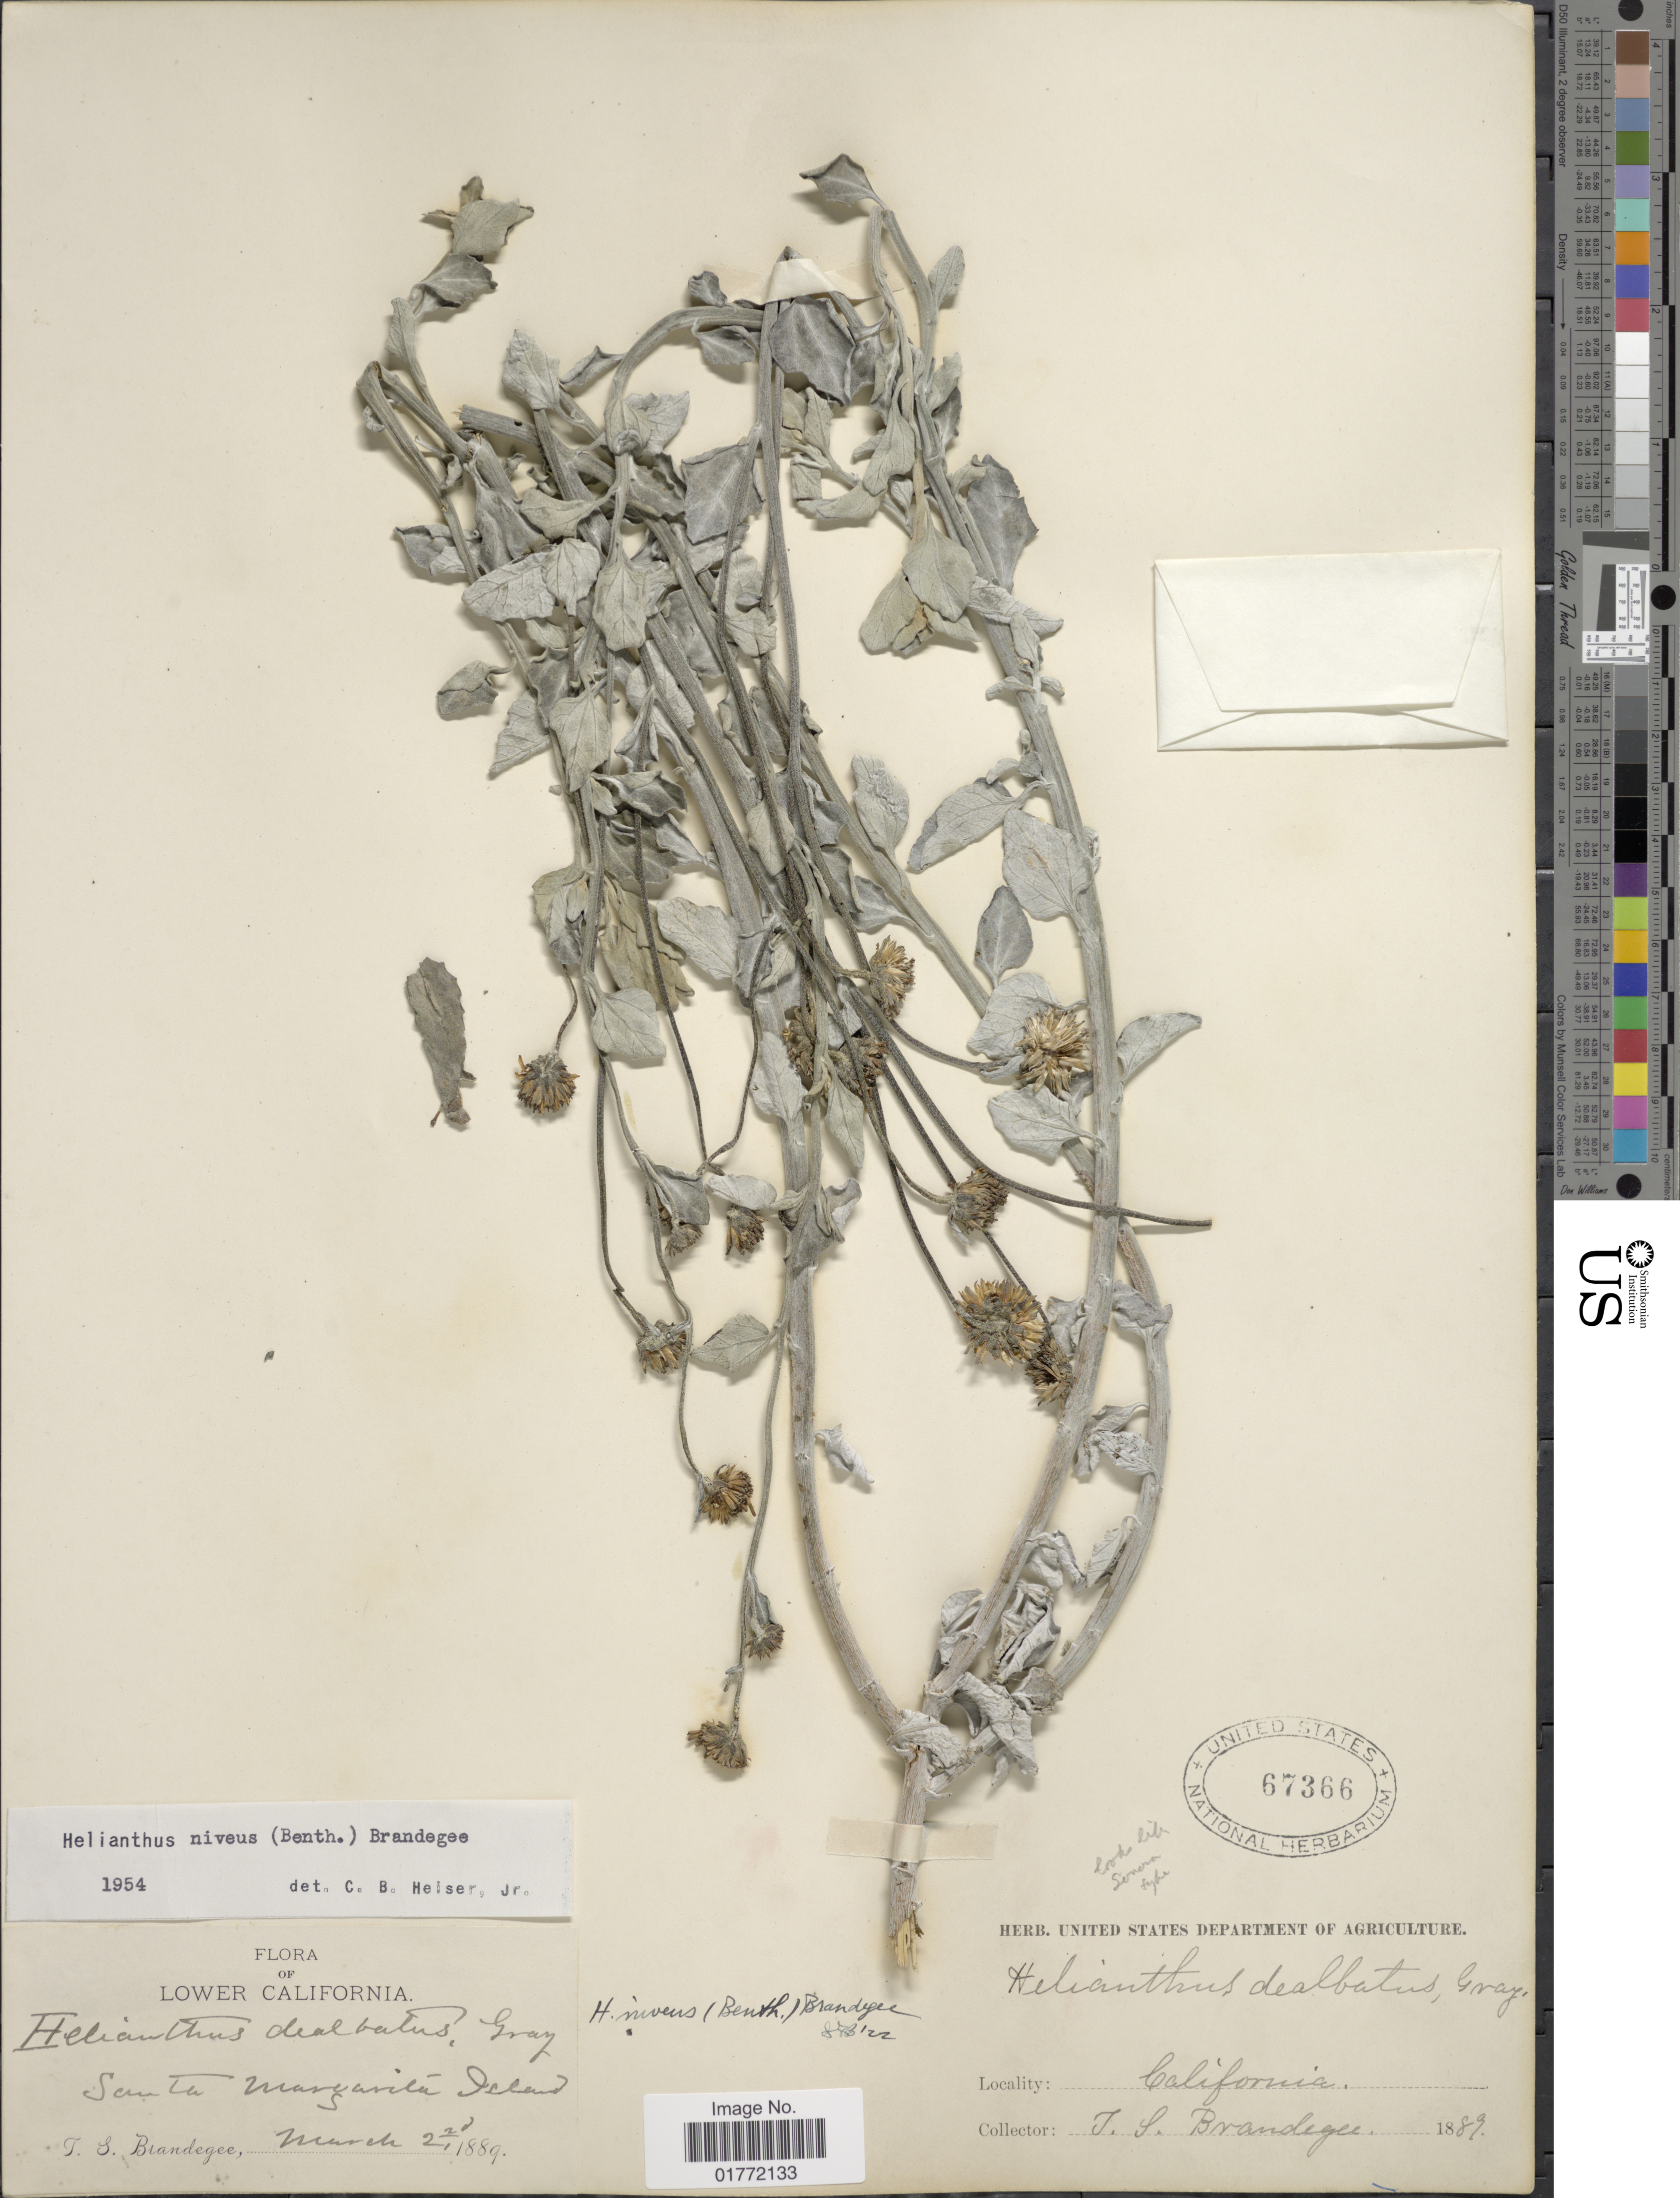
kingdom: Plantae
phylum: Tracheophyta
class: Magnoliopsida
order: Asterales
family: Asteraceae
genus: Helianthus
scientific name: Helianthus niveus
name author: (Benth.) Brandegee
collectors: T. S. Brandegee (herbarium)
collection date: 1889-03-22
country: Mexico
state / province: Baja California Sur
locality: Lower California, Santa Marsarila Island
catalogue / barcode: US 67366